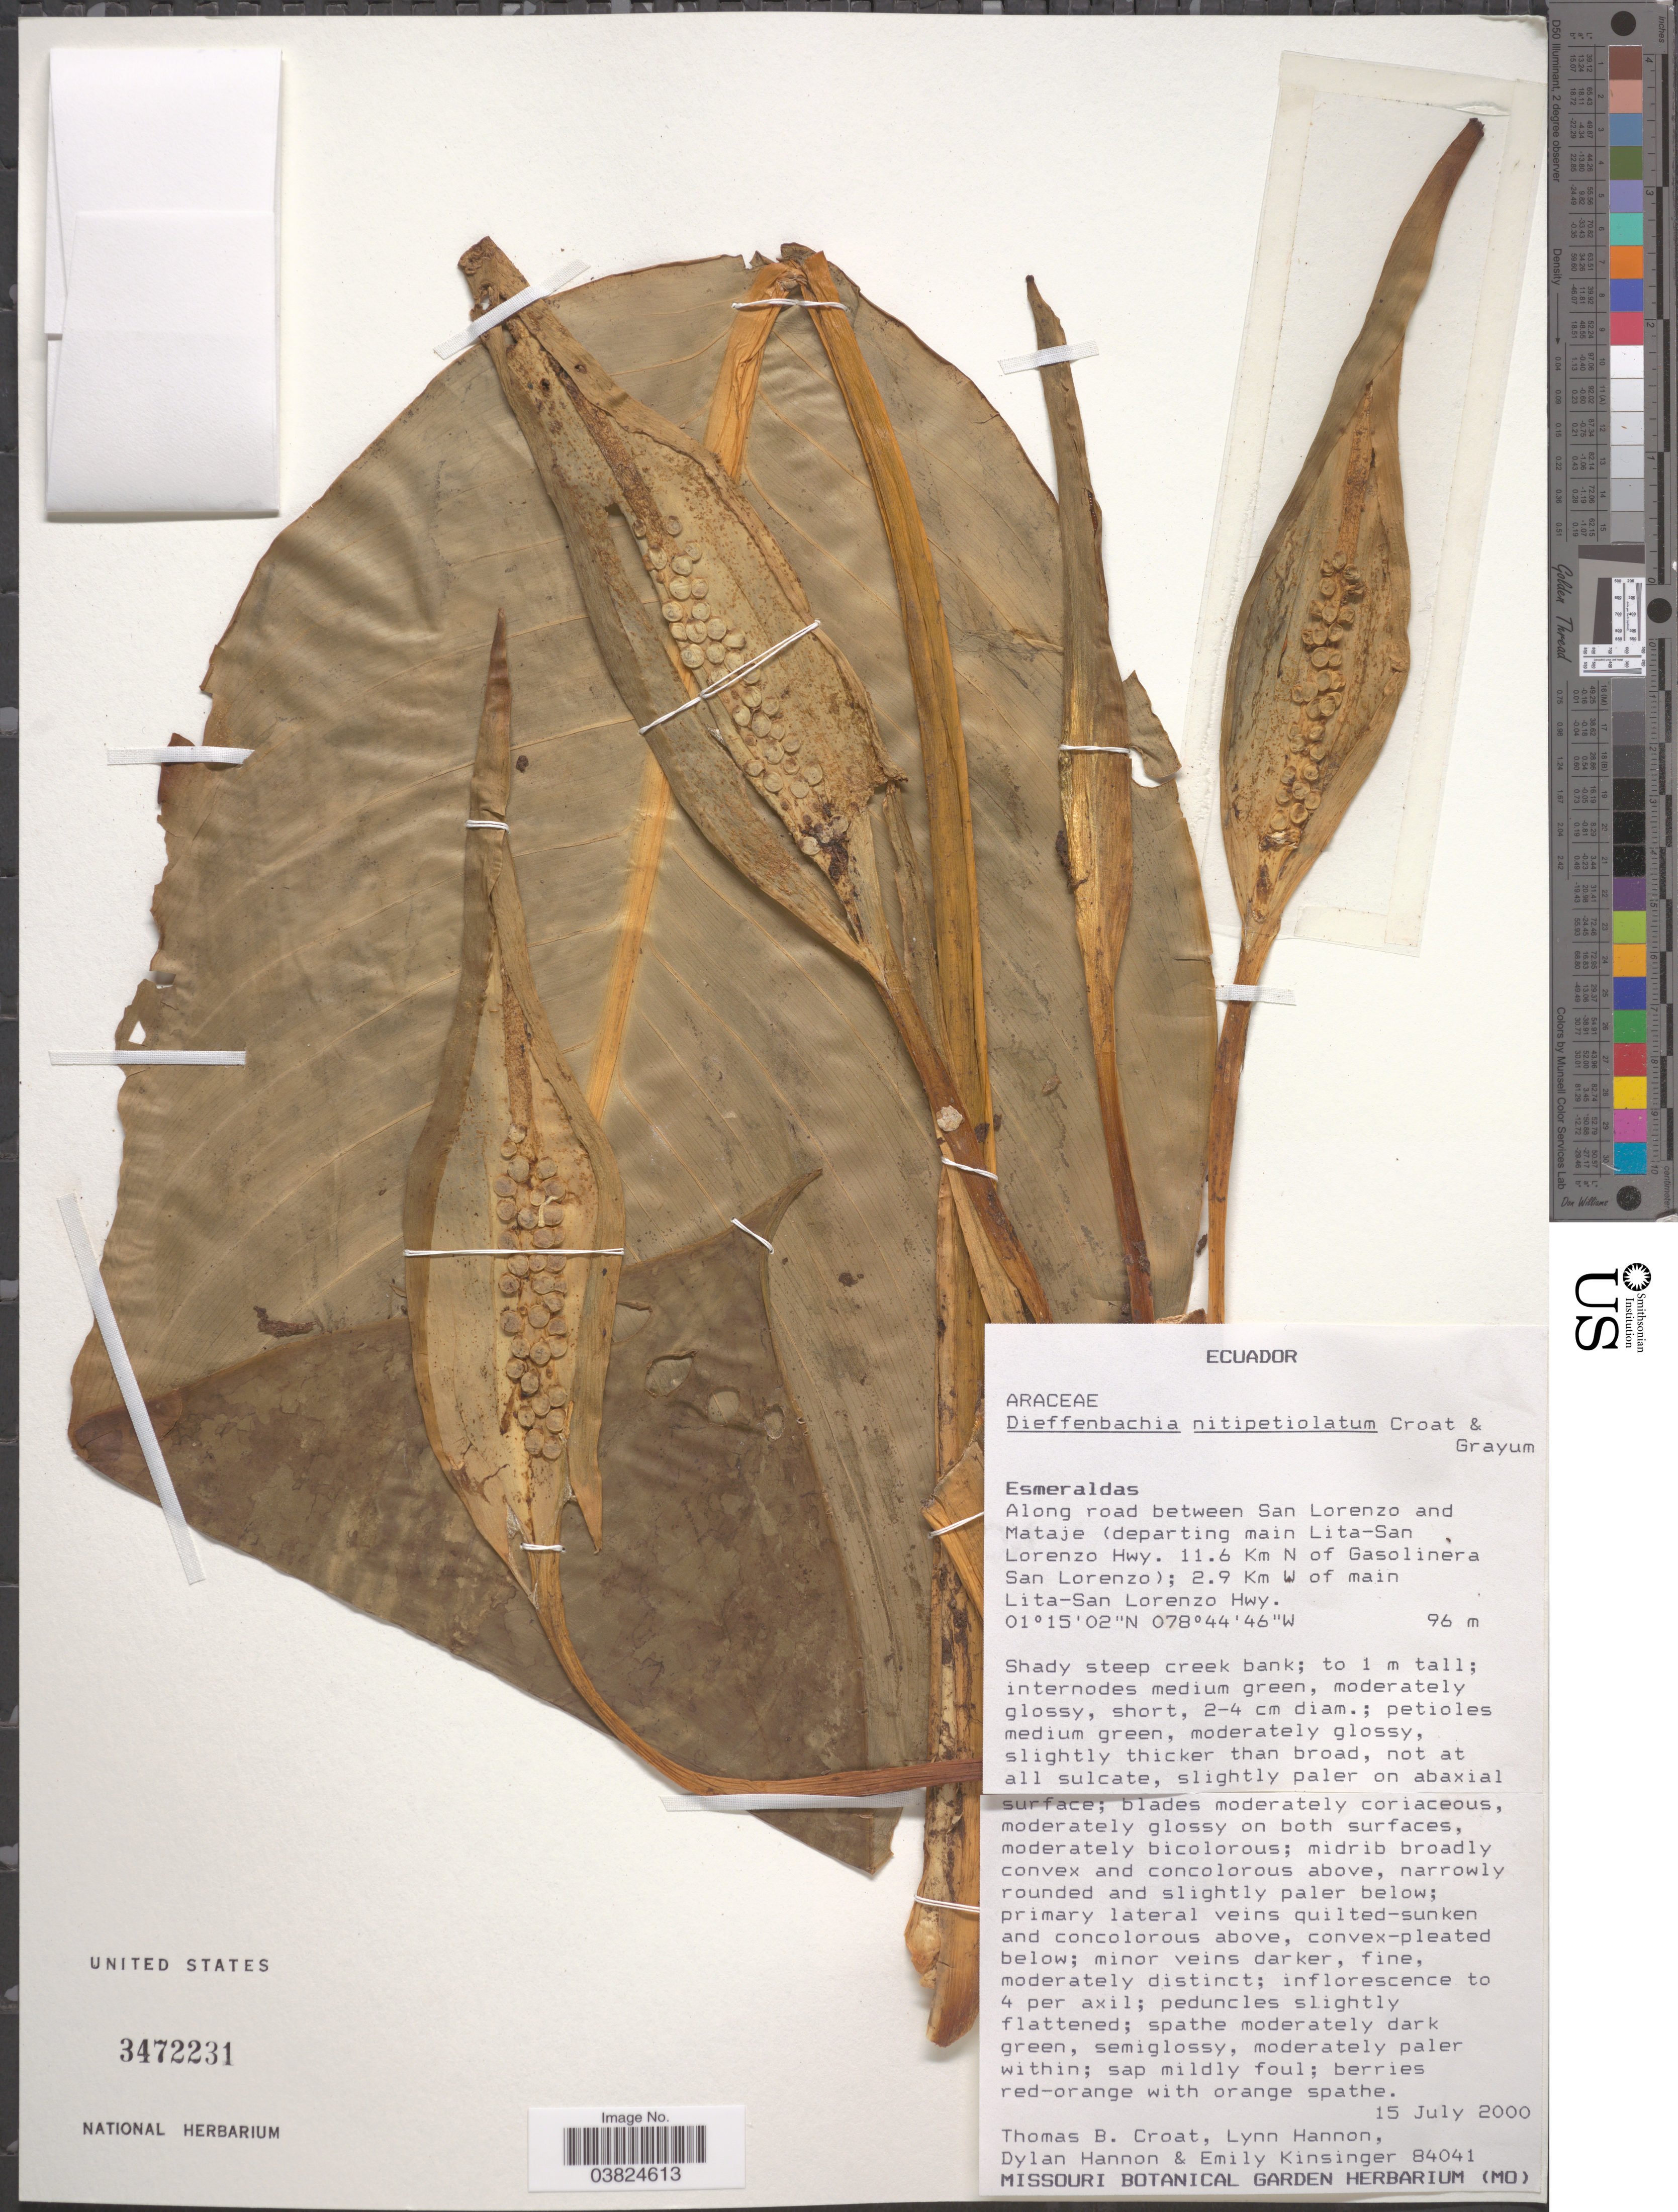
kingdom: Plantae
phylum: Tracheophyta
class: Liliopsida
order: Alismatales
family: Araceae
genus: Dieffenbachia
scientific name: Dieffenbachia nitidipetiolata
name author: Croat & Grayum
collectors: T. B. Croat, L. Hannon, D. Hannon & E. Kinsinger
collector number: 84041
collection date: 2000-07-15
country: Ecuador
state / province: Esmeraldas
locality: Along road between San Lorenzo and Mataje (departing main Lita-San Lorenzo Hwy. 11.6 Km N of Gasolinera San Lorenzo); 2.9 Km W of main Lita-San Lorenzo Hwy.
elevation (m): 96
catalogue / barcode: US 3472231